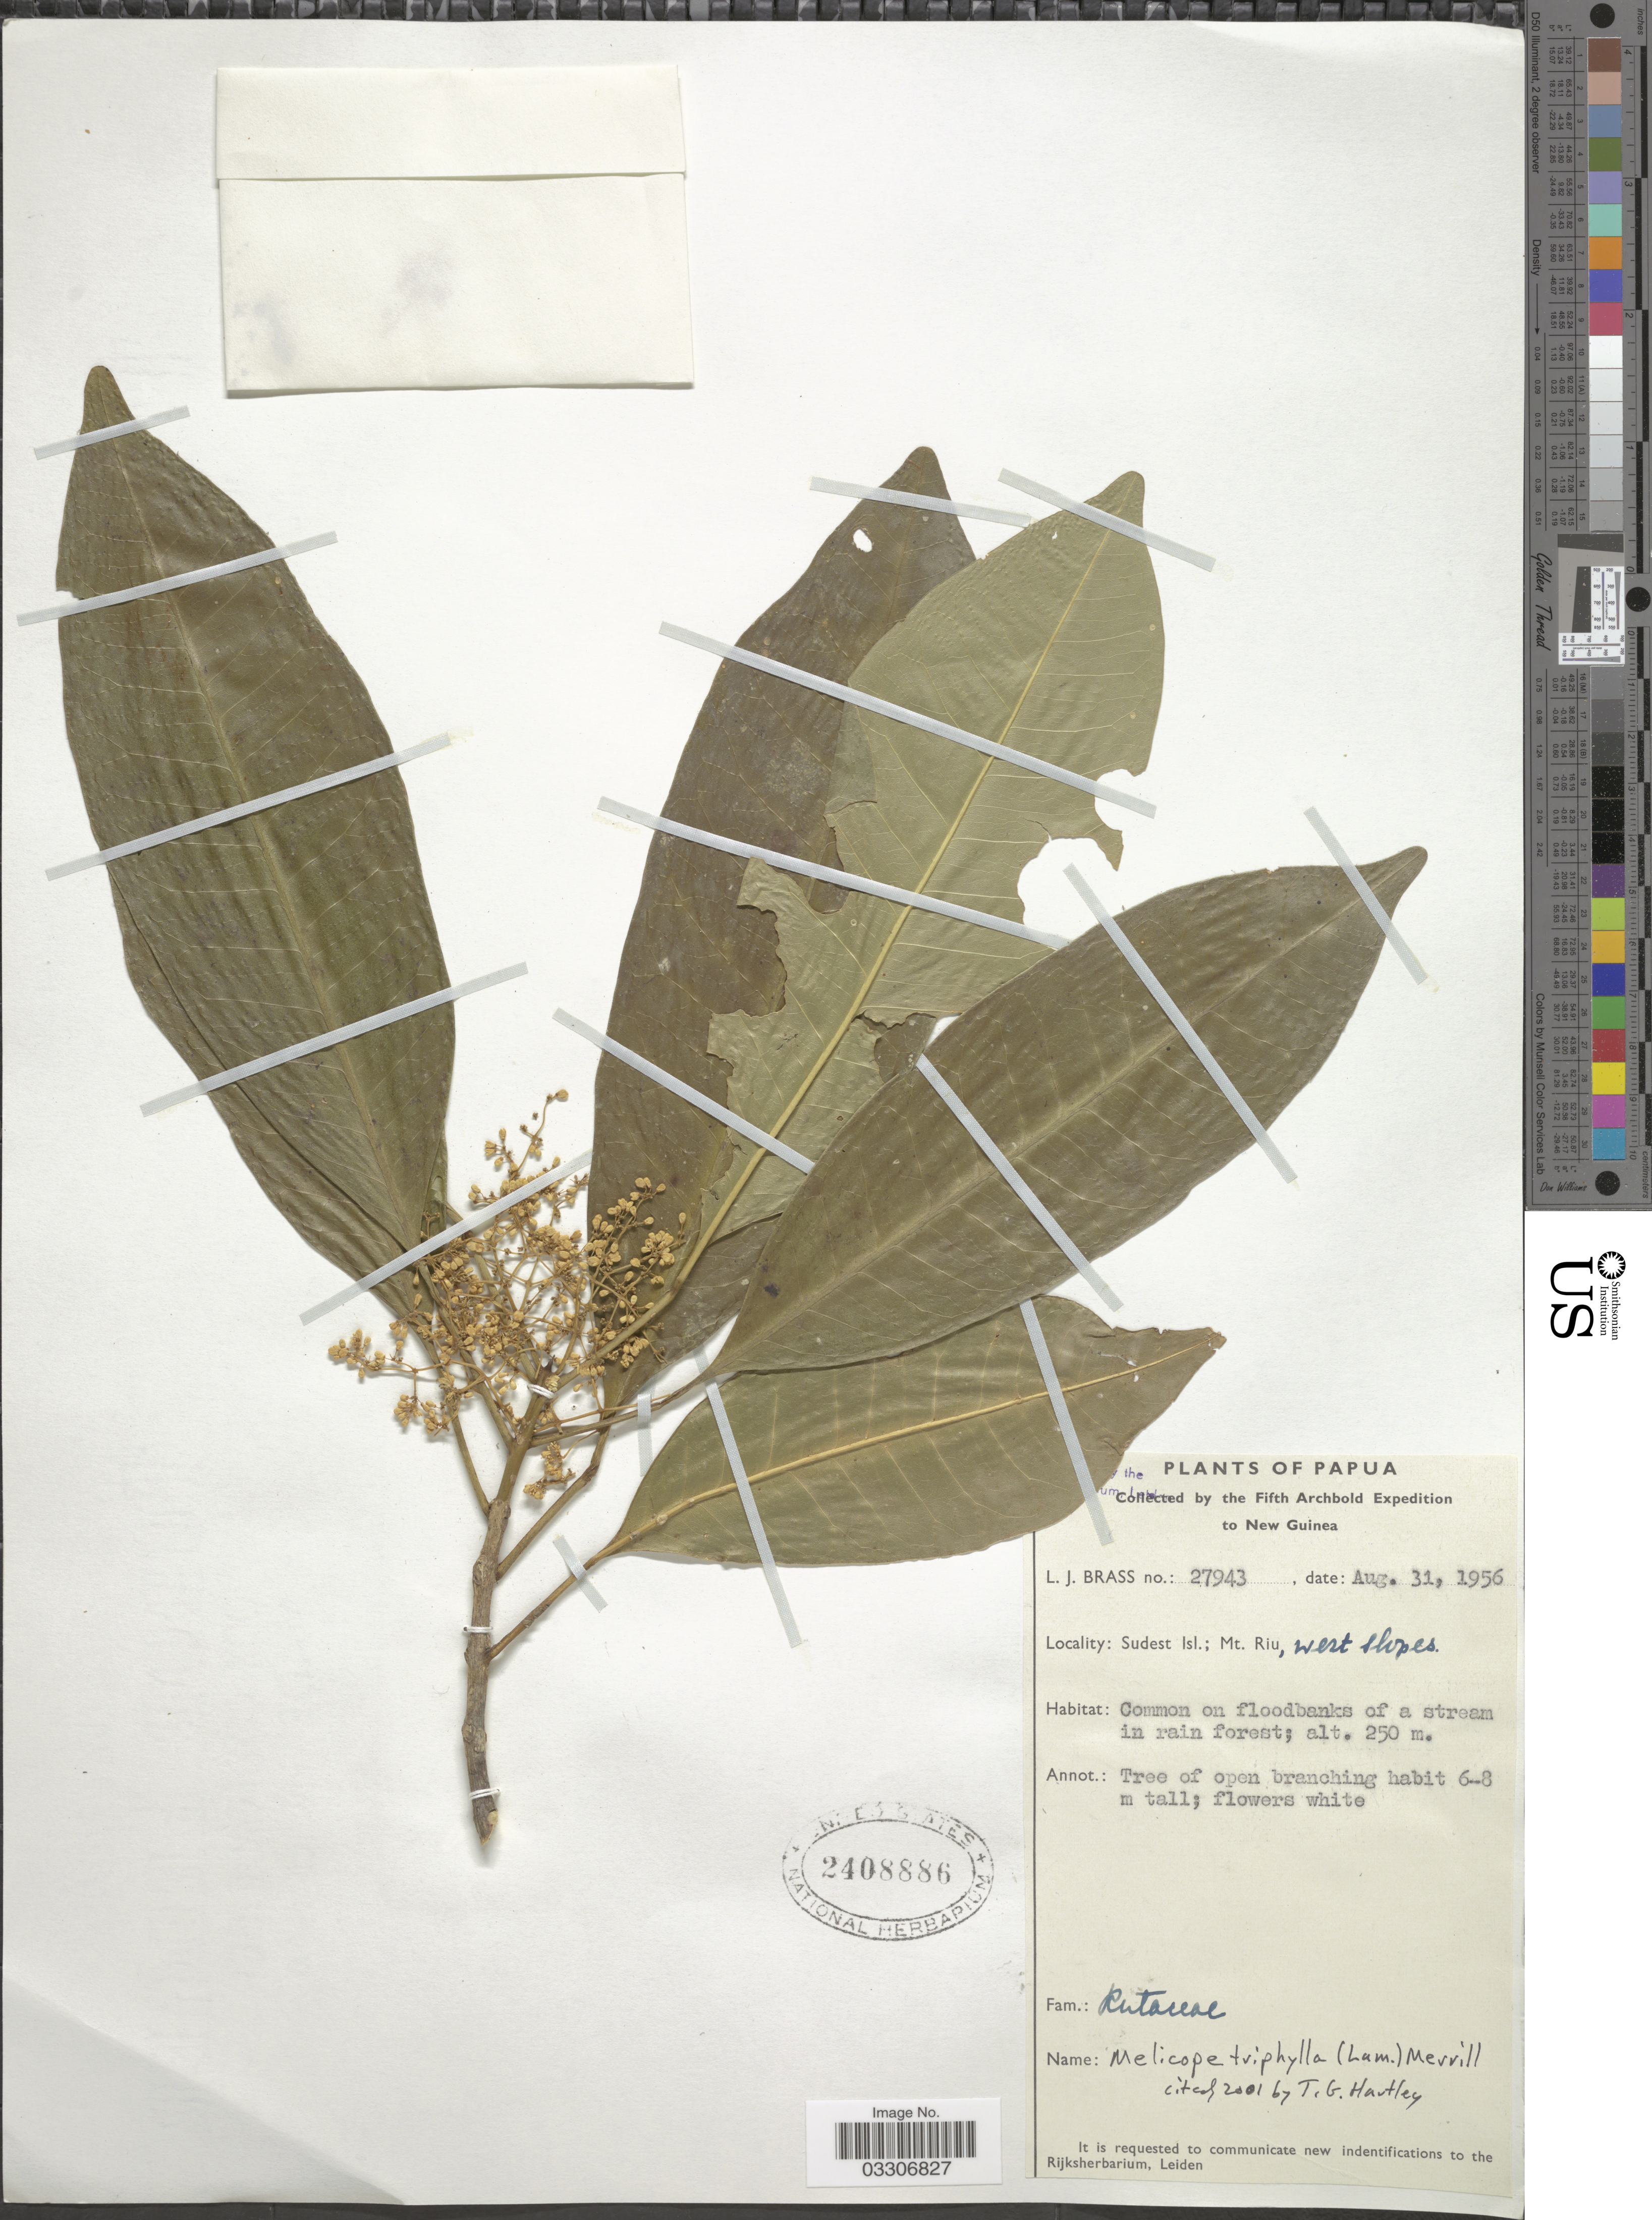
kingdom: Plantae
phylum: Tracheophyta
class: Magnoliopsida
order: Sapindales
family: Rutaceae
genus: Melicope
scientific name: Melicope triphylla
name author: (Lam.) Merr.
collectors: L. J. Brass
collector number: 27943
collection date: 1956-08-31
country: Papua New Guinea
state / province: Milne Bay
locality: Papua. New Guinea. Sudest Isl.; Mt. Riu, west slopes.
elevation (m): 250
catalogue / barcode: US 2408886